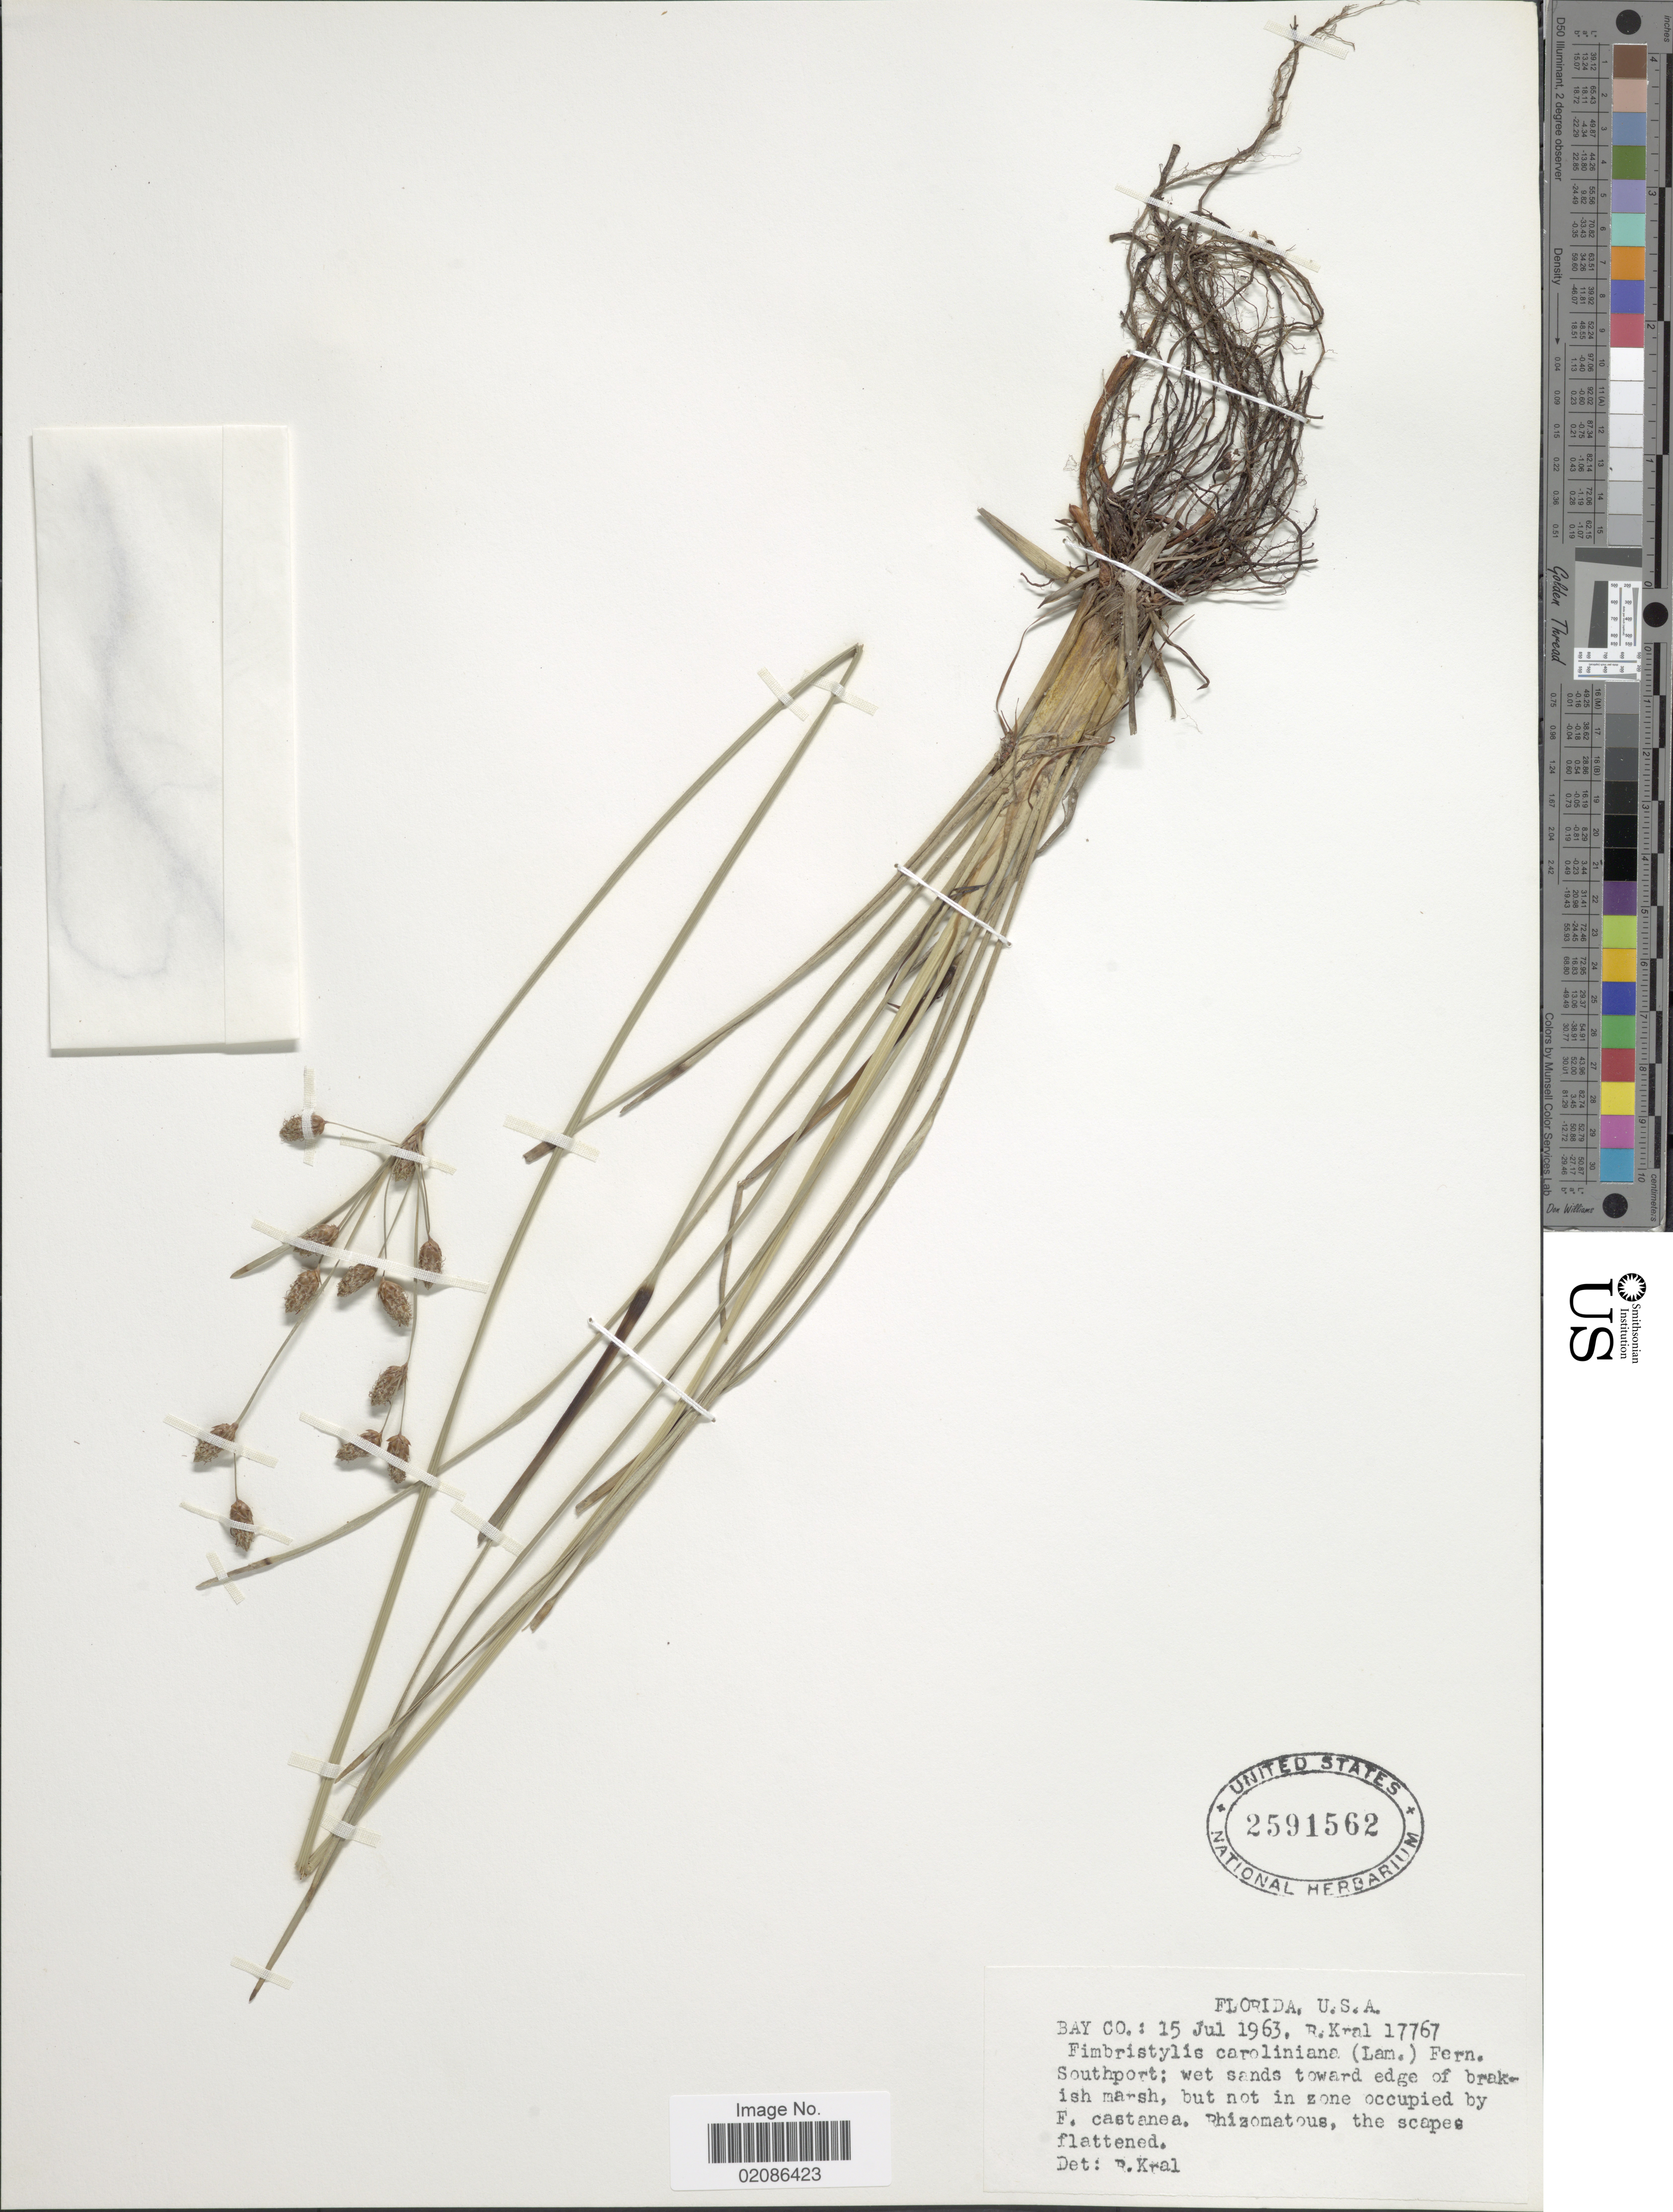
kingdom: Plantae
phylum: Tracheophyta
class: Liliopsida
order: Poales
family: Cyperaceae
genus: Fimbristylis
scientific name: Fimbristylis caroliniana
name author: (Lam.) Fernald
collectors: R. Kral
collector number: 17767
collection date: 1963-07-15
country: United States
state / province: Florida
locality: Bay Co: Southport; wet sands toward edge of brakish marsh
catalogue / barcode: US 2591562